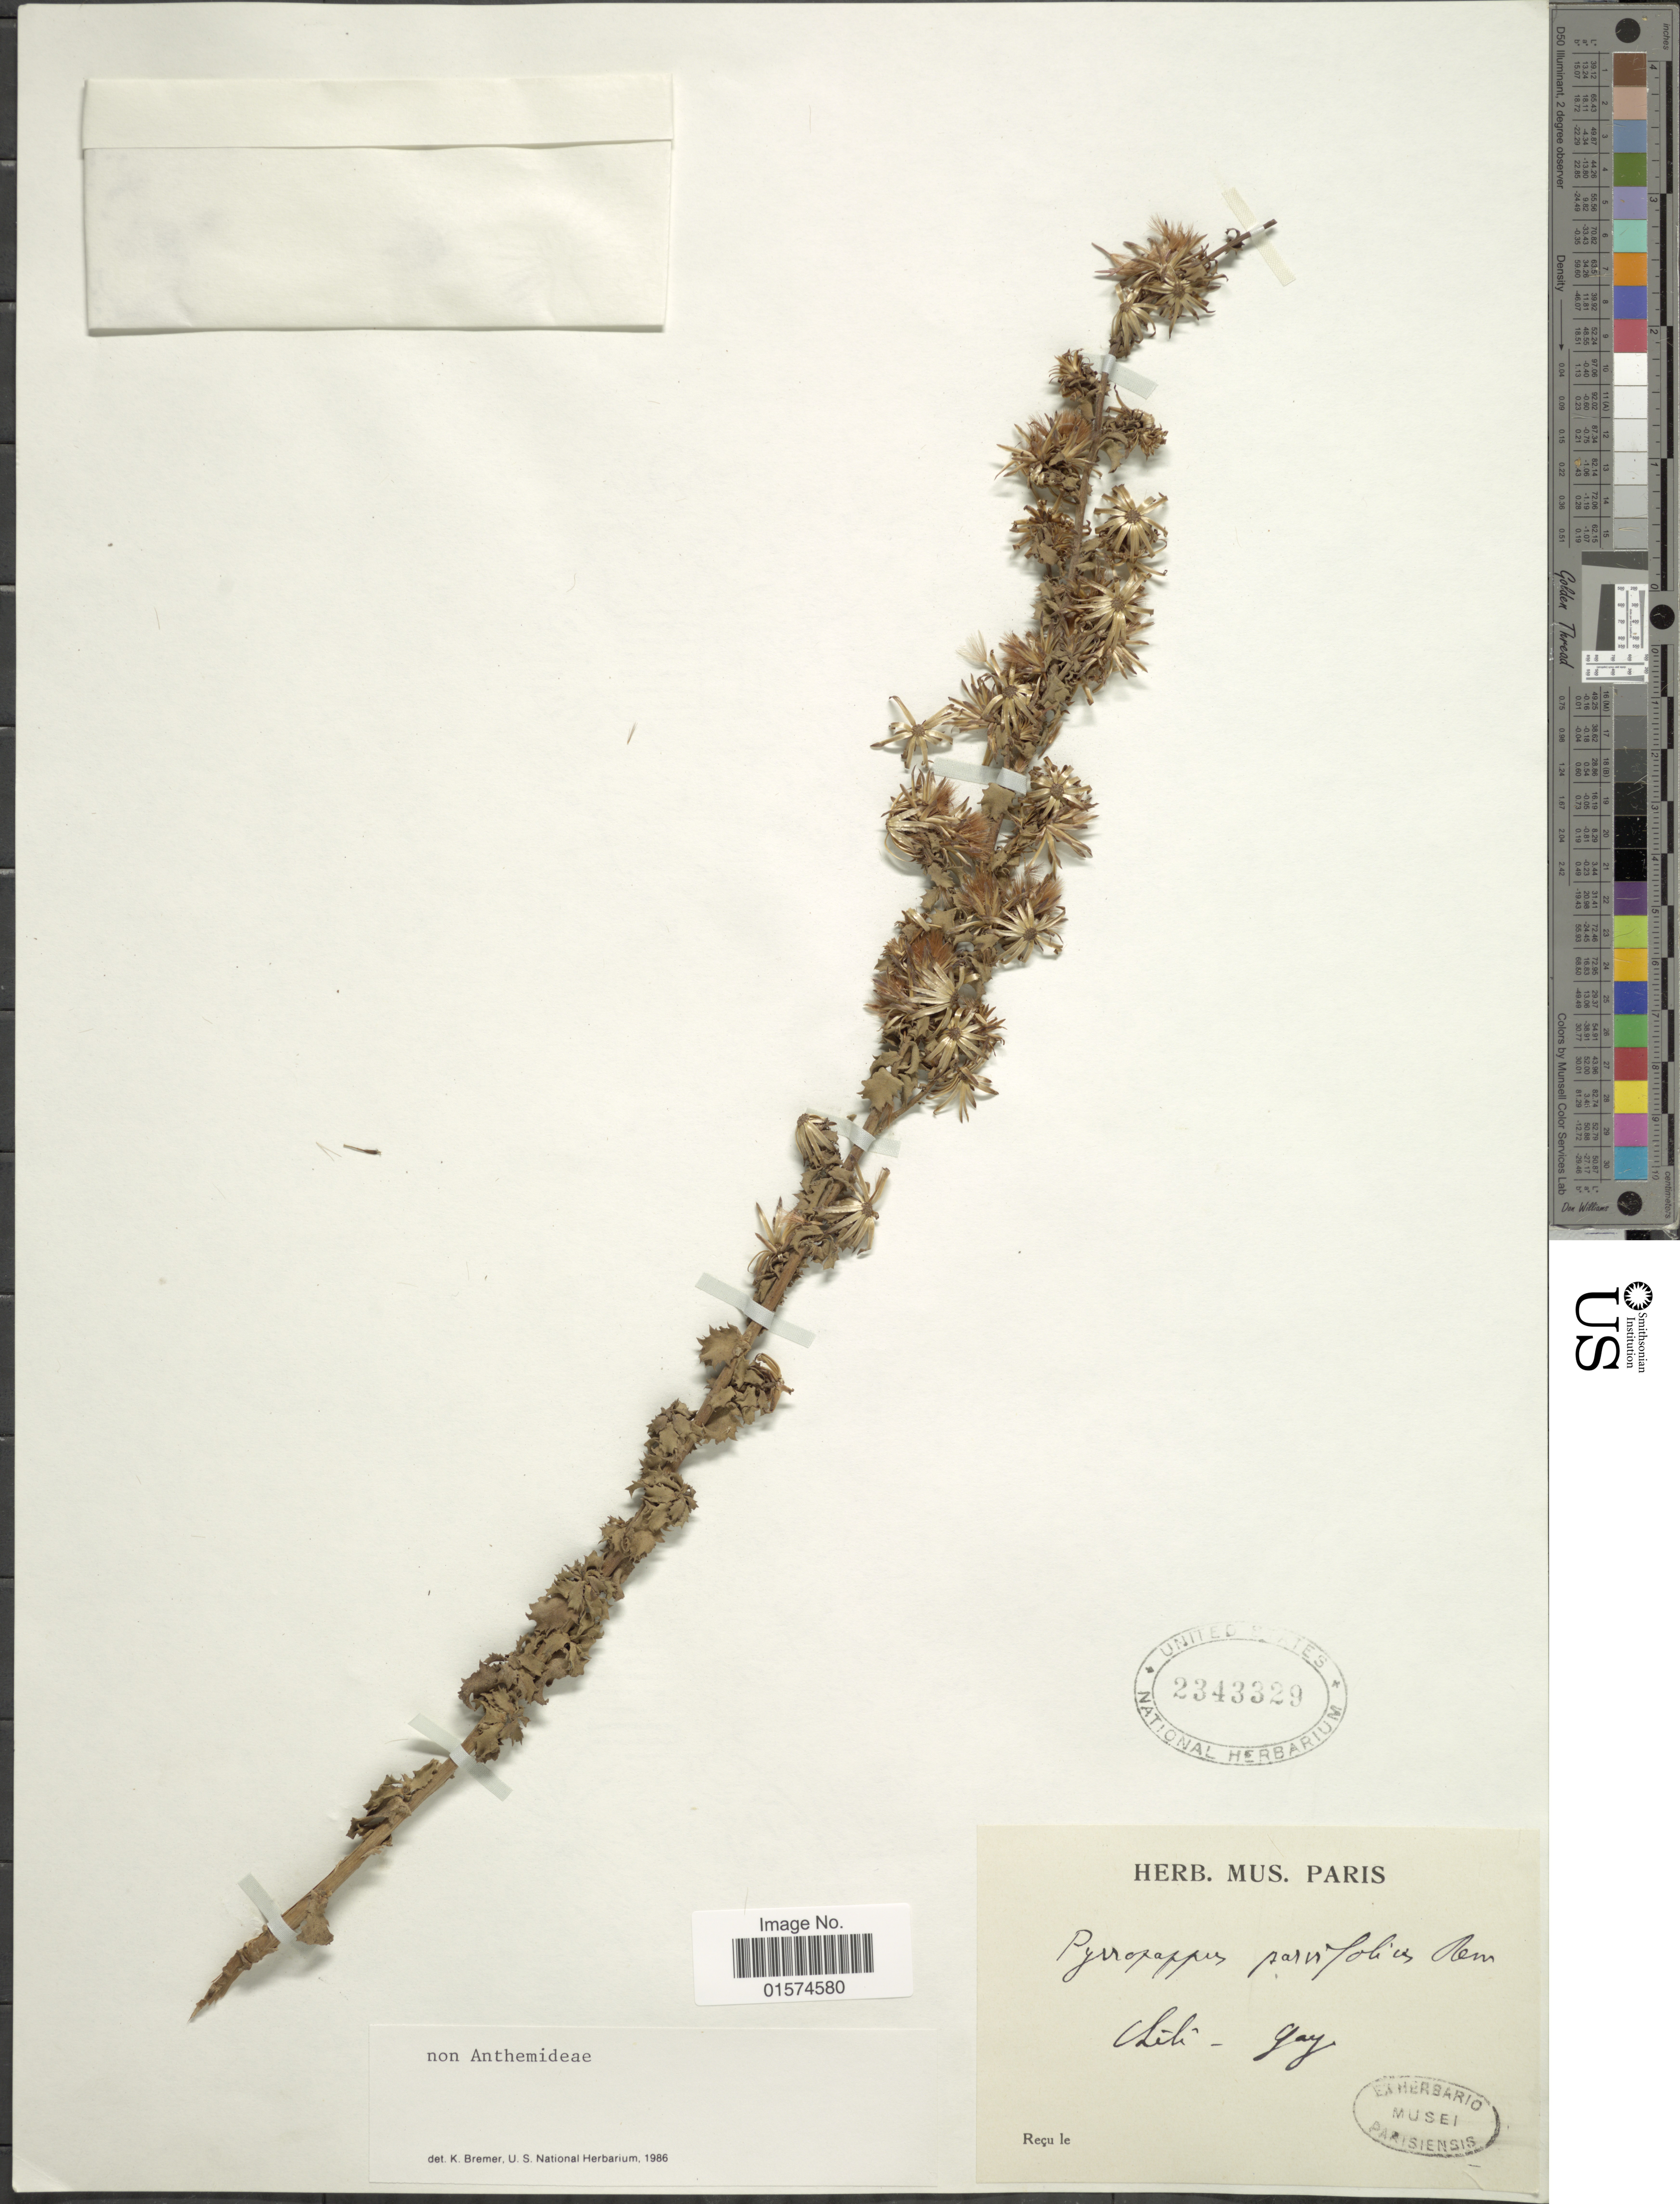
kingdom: Plantae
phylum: Tracheophyta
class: Magnoliopsida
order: Asterales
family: Asteraceae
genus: Haplopappus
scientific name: Haplopappus parvifolius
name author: (DC.) Gray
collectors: -- Gay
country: Chile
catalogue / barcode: US 2343329